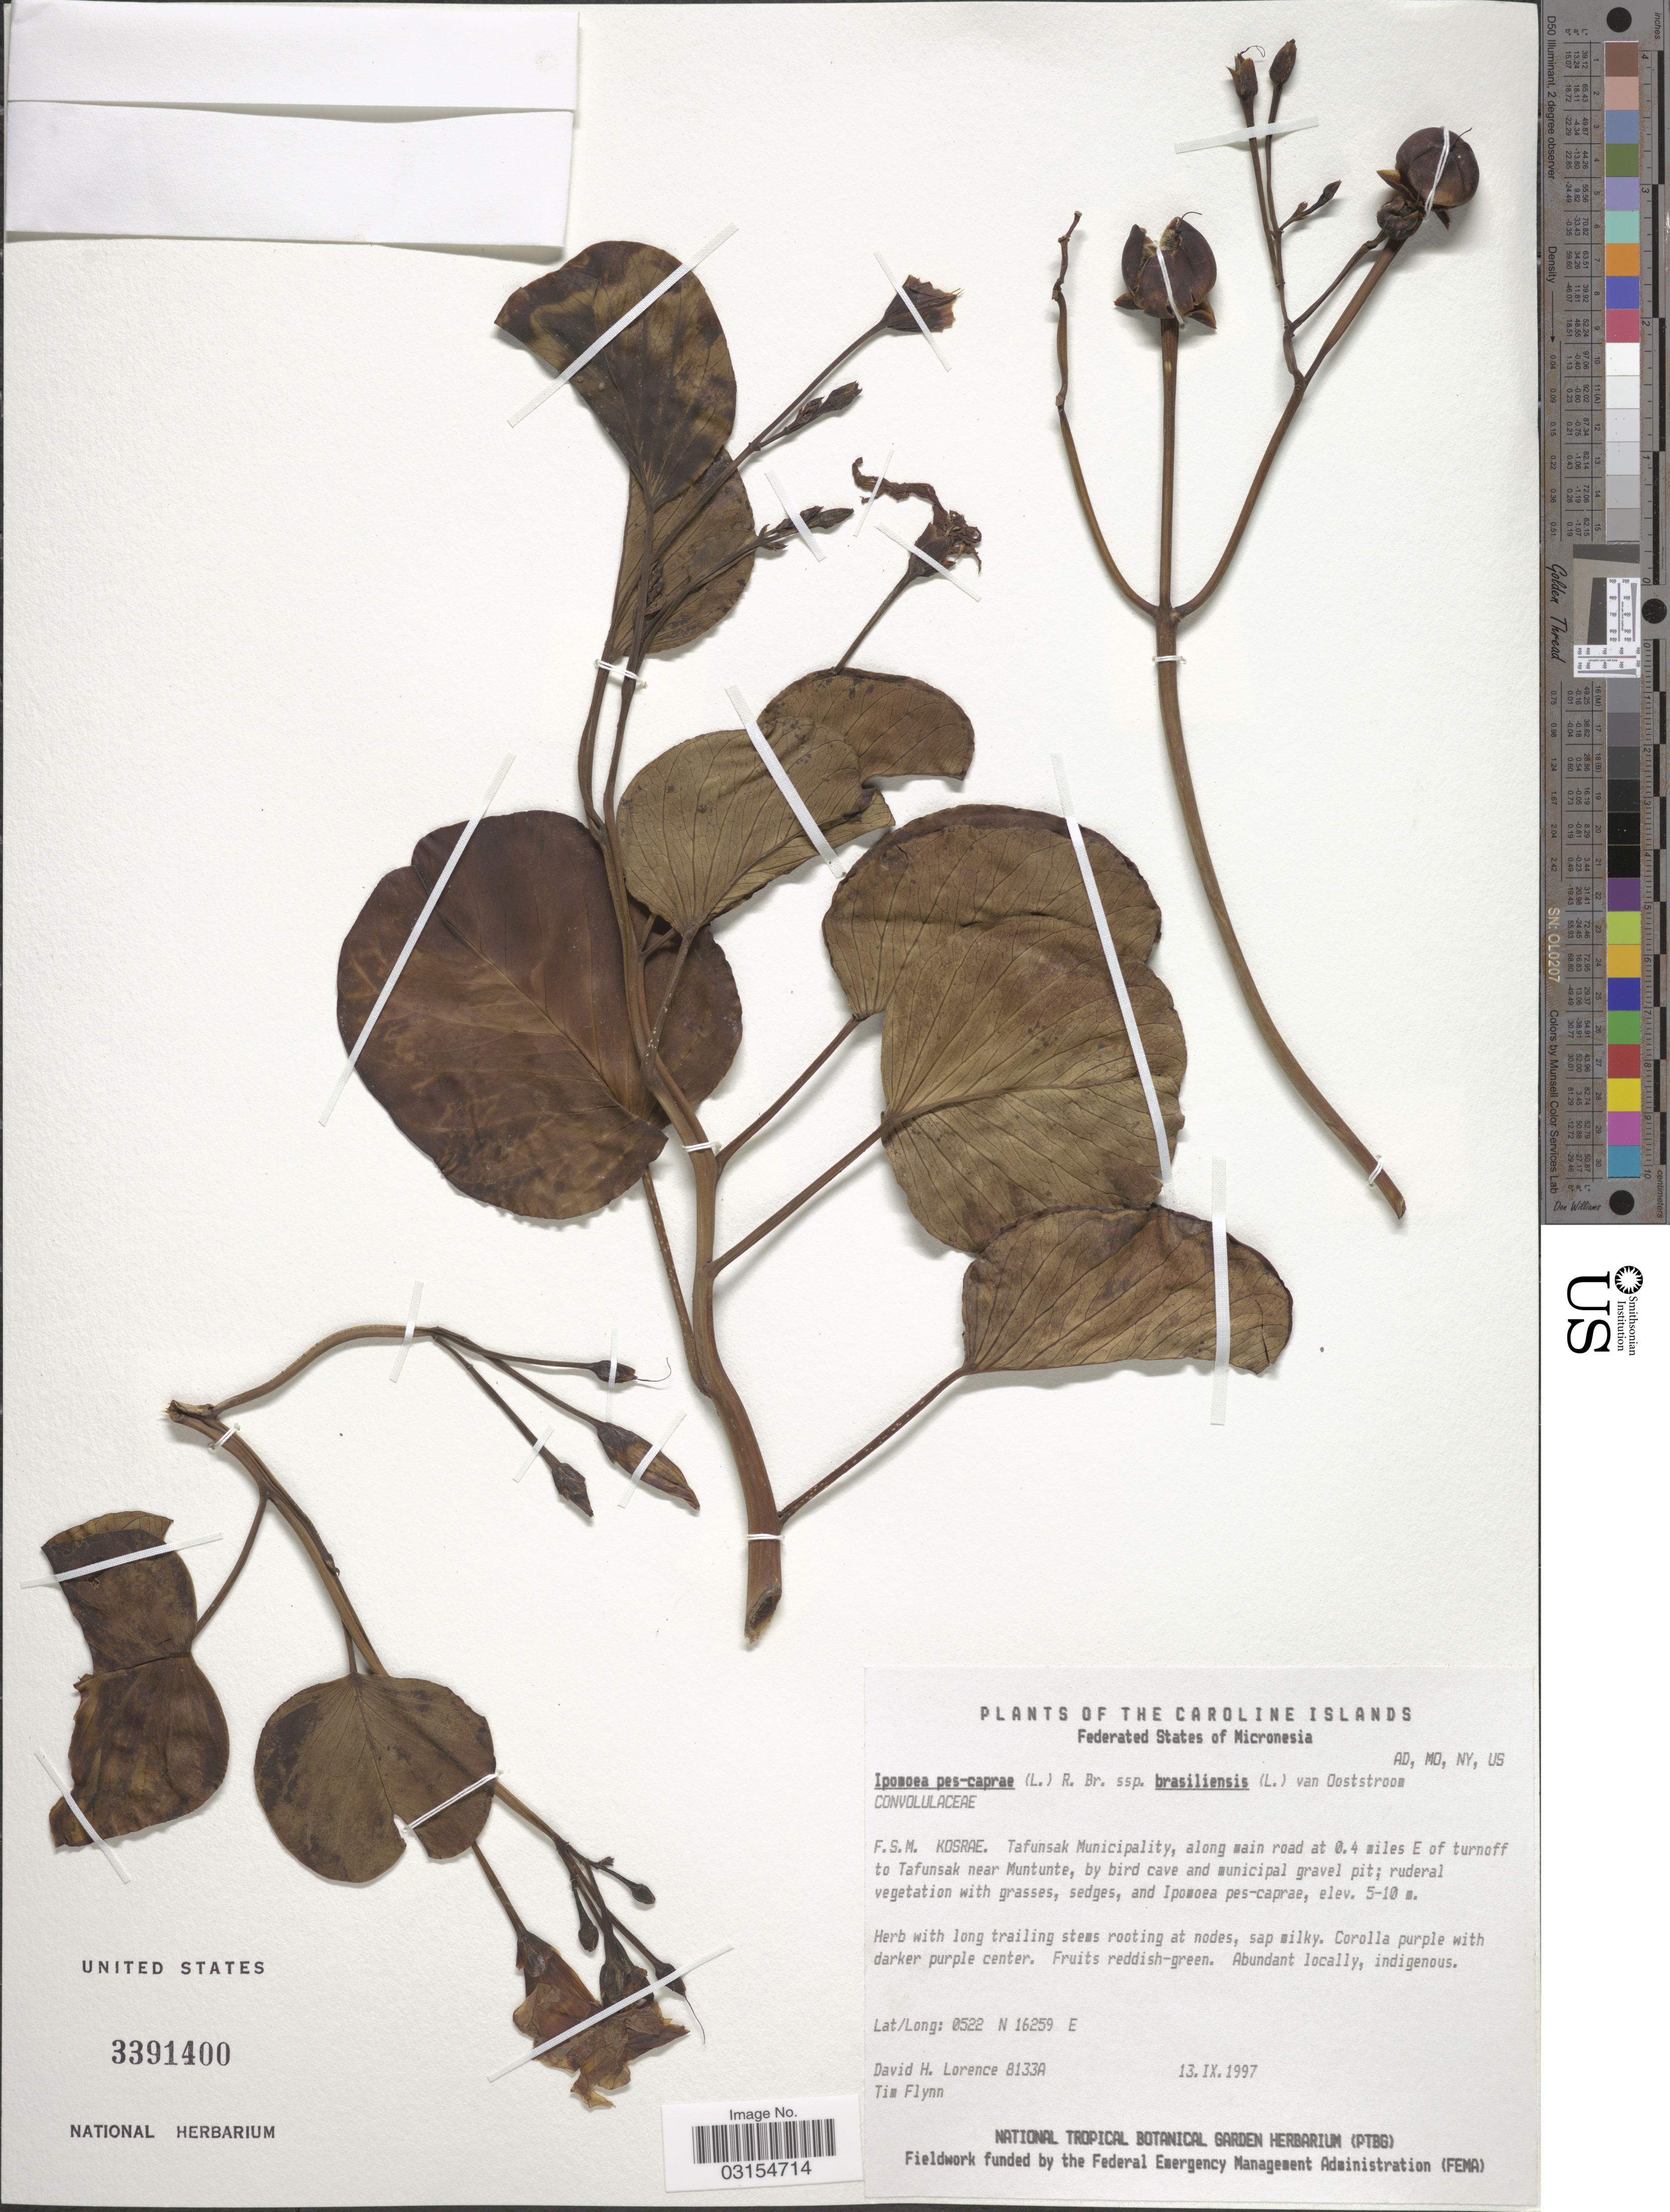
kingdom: Plantae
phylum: Tracheophyta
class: Magnoliopsida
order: Solanales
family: Convolvulaceae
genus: Ipomoea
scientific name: Ipomoea pes-caprae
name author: (L.) R. Br.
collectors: D. Lorence & T. Flynn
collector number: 8133A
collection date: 1997-09-13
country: Micronesia, Federated States of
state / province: Kosrae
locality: The Caroline Islands. F.S.M. Kosrae. Tafunsak Municipality, along main road at 0.4 miles E of turnoff to Tafunsak near Muntunte, by bird cave and municipal gravel pit.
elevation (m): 5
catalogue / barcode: US 3391400